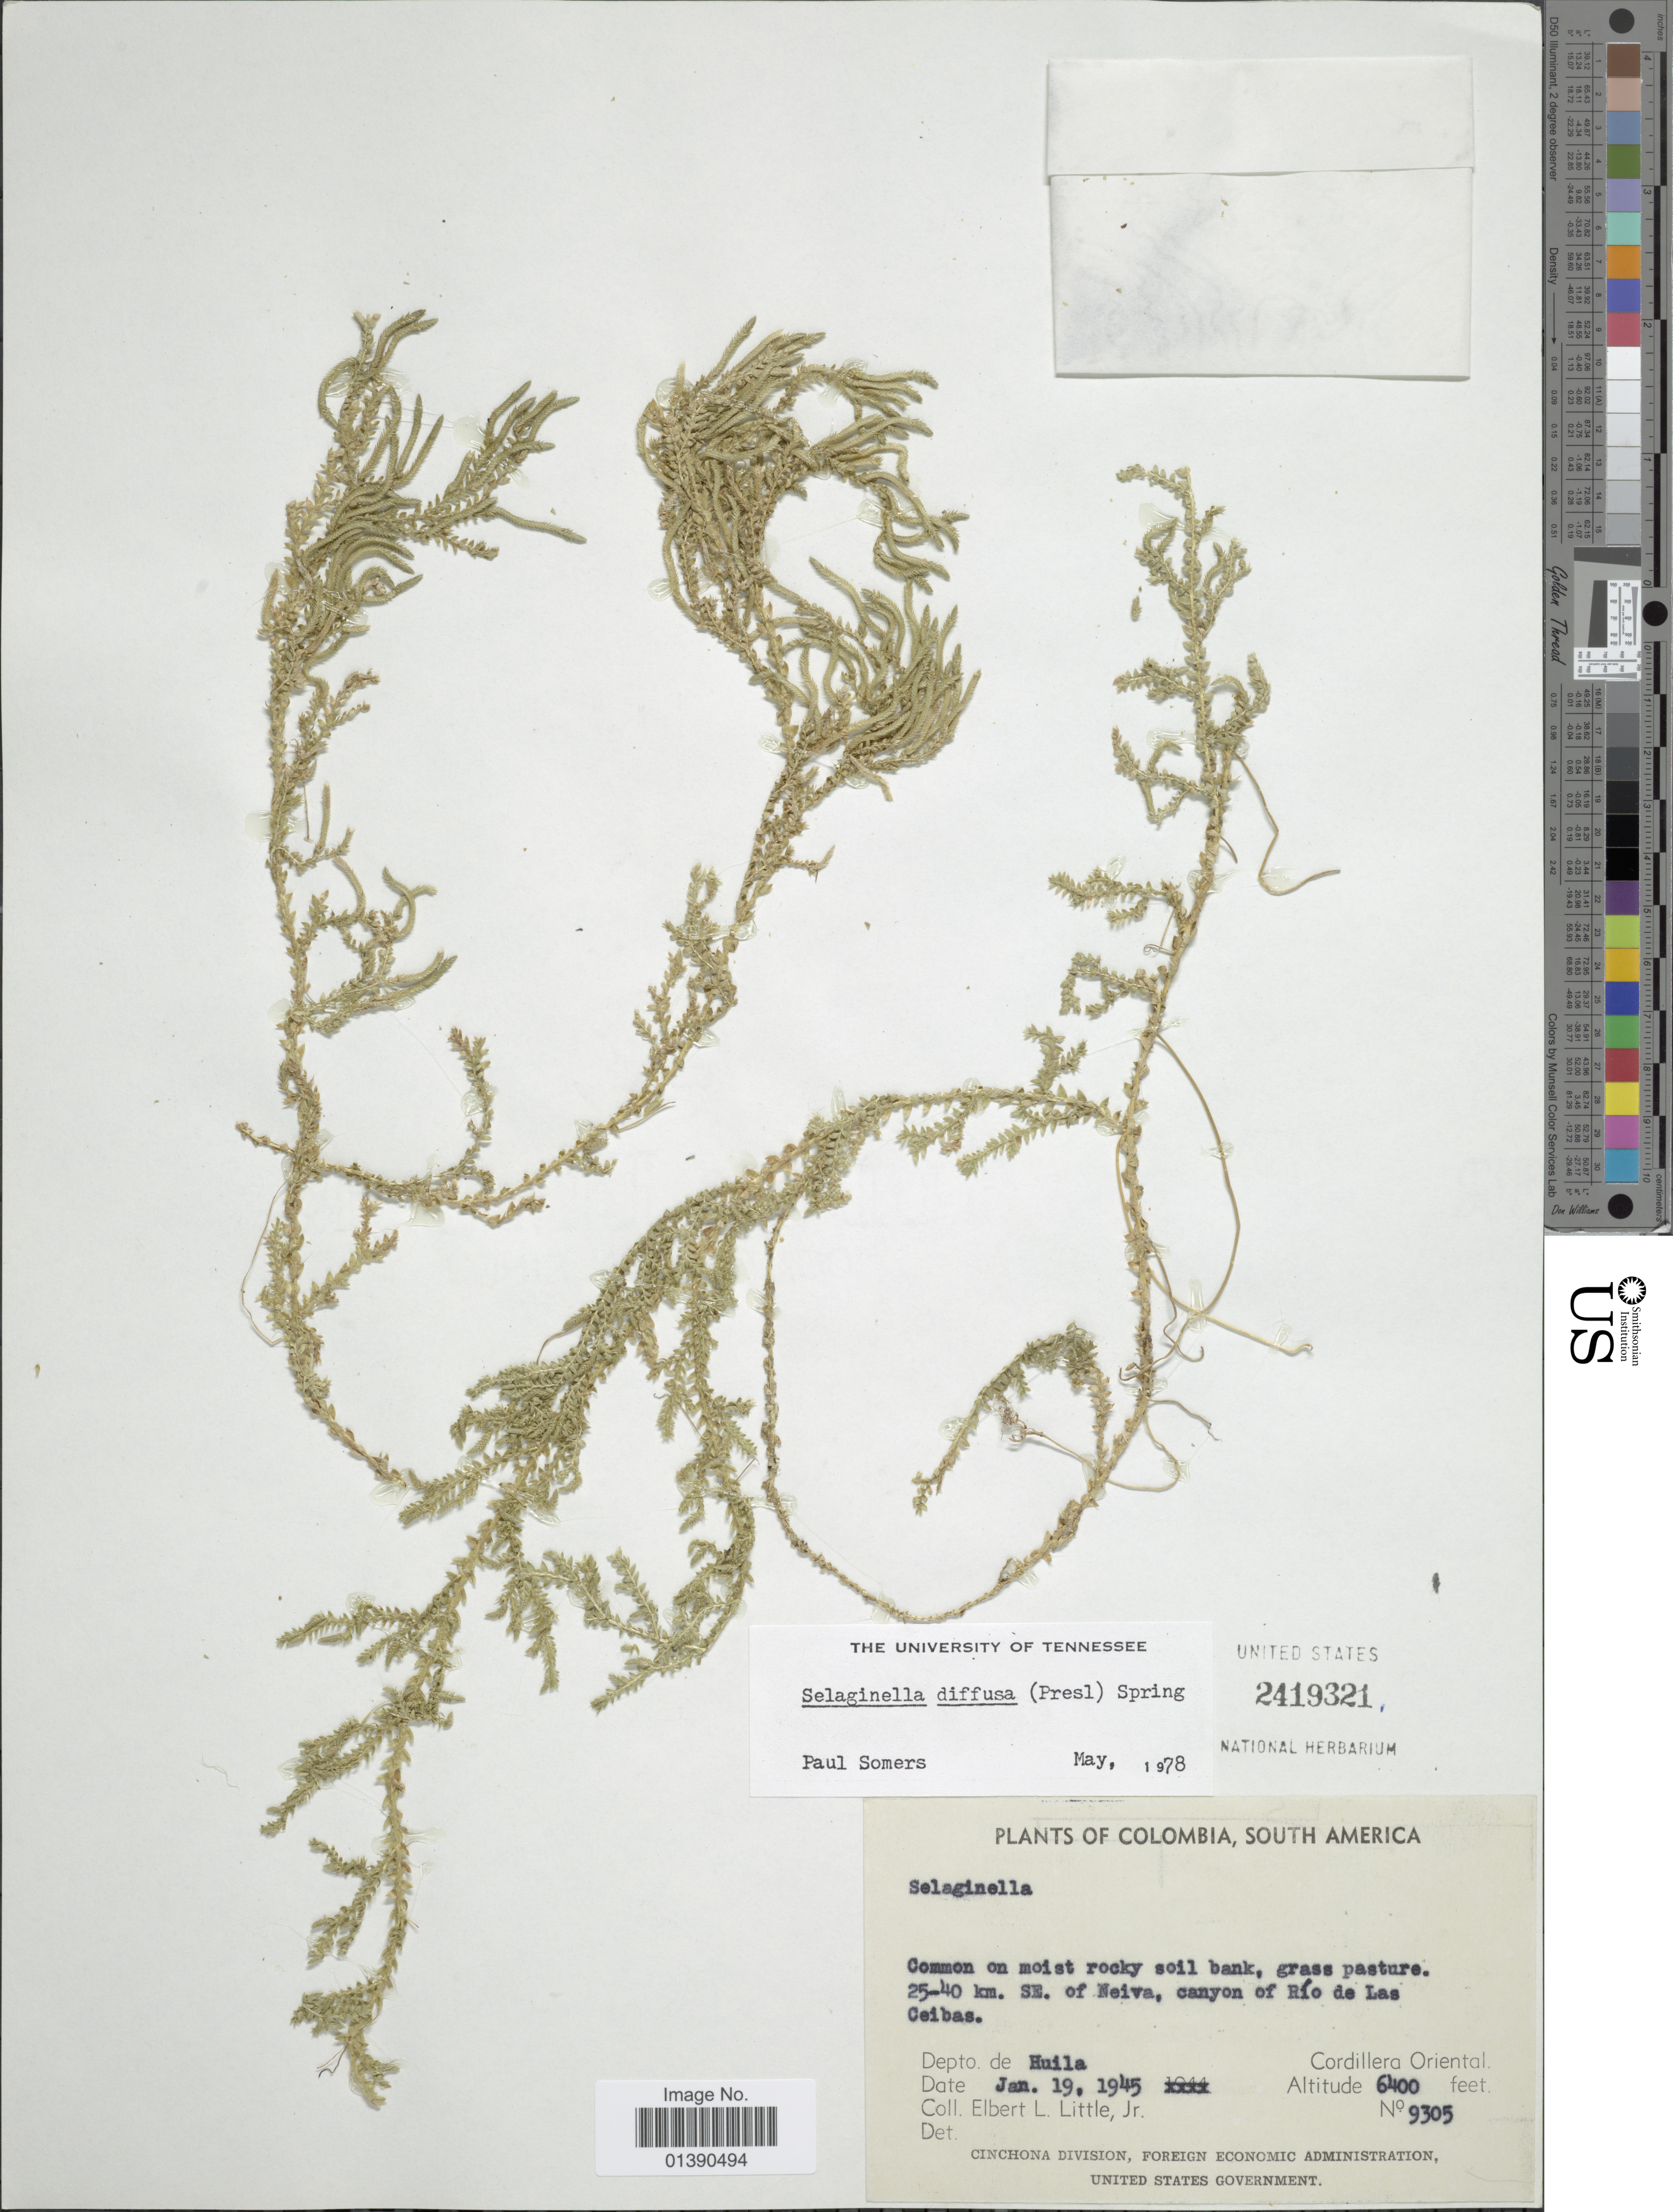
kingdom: Plantae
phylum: Tracheophyta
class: Lycopodiopsida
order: Selaginellales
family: Selaginellaceae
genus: Selaginella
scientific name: Selaginella diffusa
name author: (C. Presl) Spring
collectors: E. L. Little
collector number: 9305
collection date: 1945-01-19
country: Colombia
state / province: Huila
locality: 25-40 km SE of Neiva, canyon of Río de Las Ceibas, Cordillera Oriental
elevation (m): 1951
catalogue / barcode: US 2419321